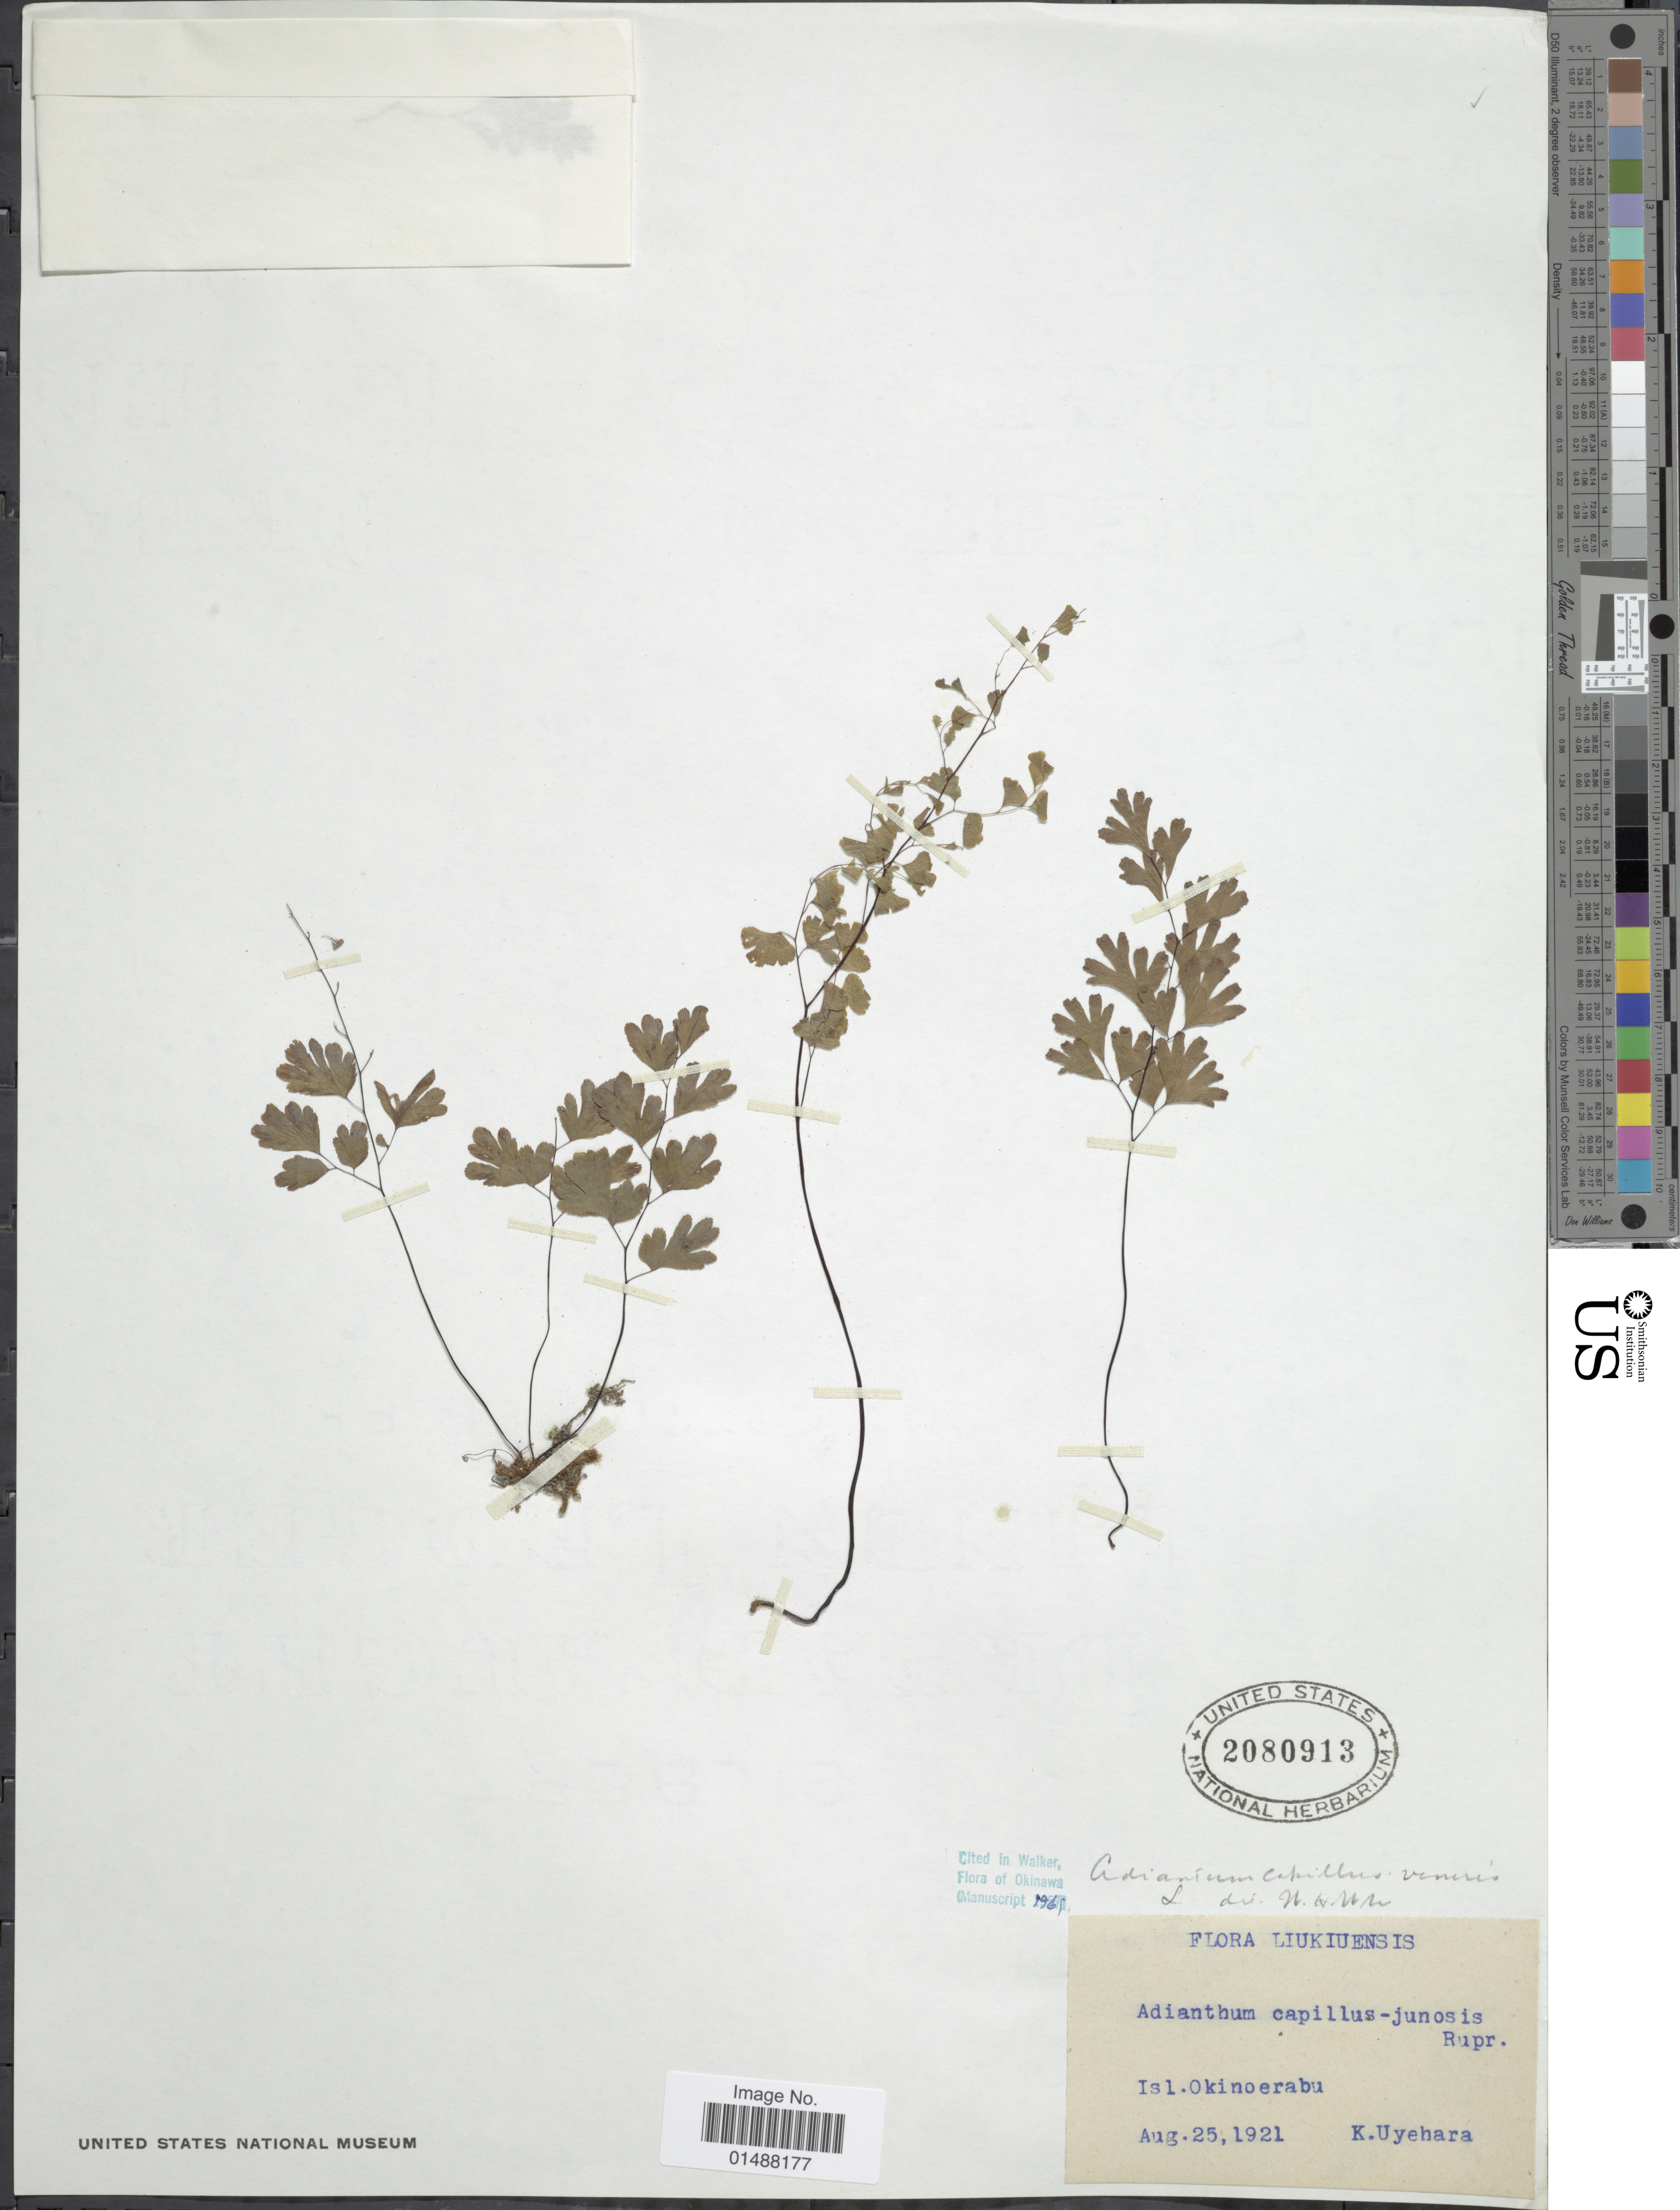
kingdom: Plantae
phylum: Tracheophyta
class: Polypodiopsida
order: Polypodiales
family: Pteridaceae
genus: Adiantum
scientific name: Adiantum capillus-veneris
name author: L.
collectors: K. Uyehara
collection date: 1921-08-25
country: Japan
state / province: Okinawa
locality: Liukiuensis, Isl. Okinoerabu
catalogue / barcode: US 2080913